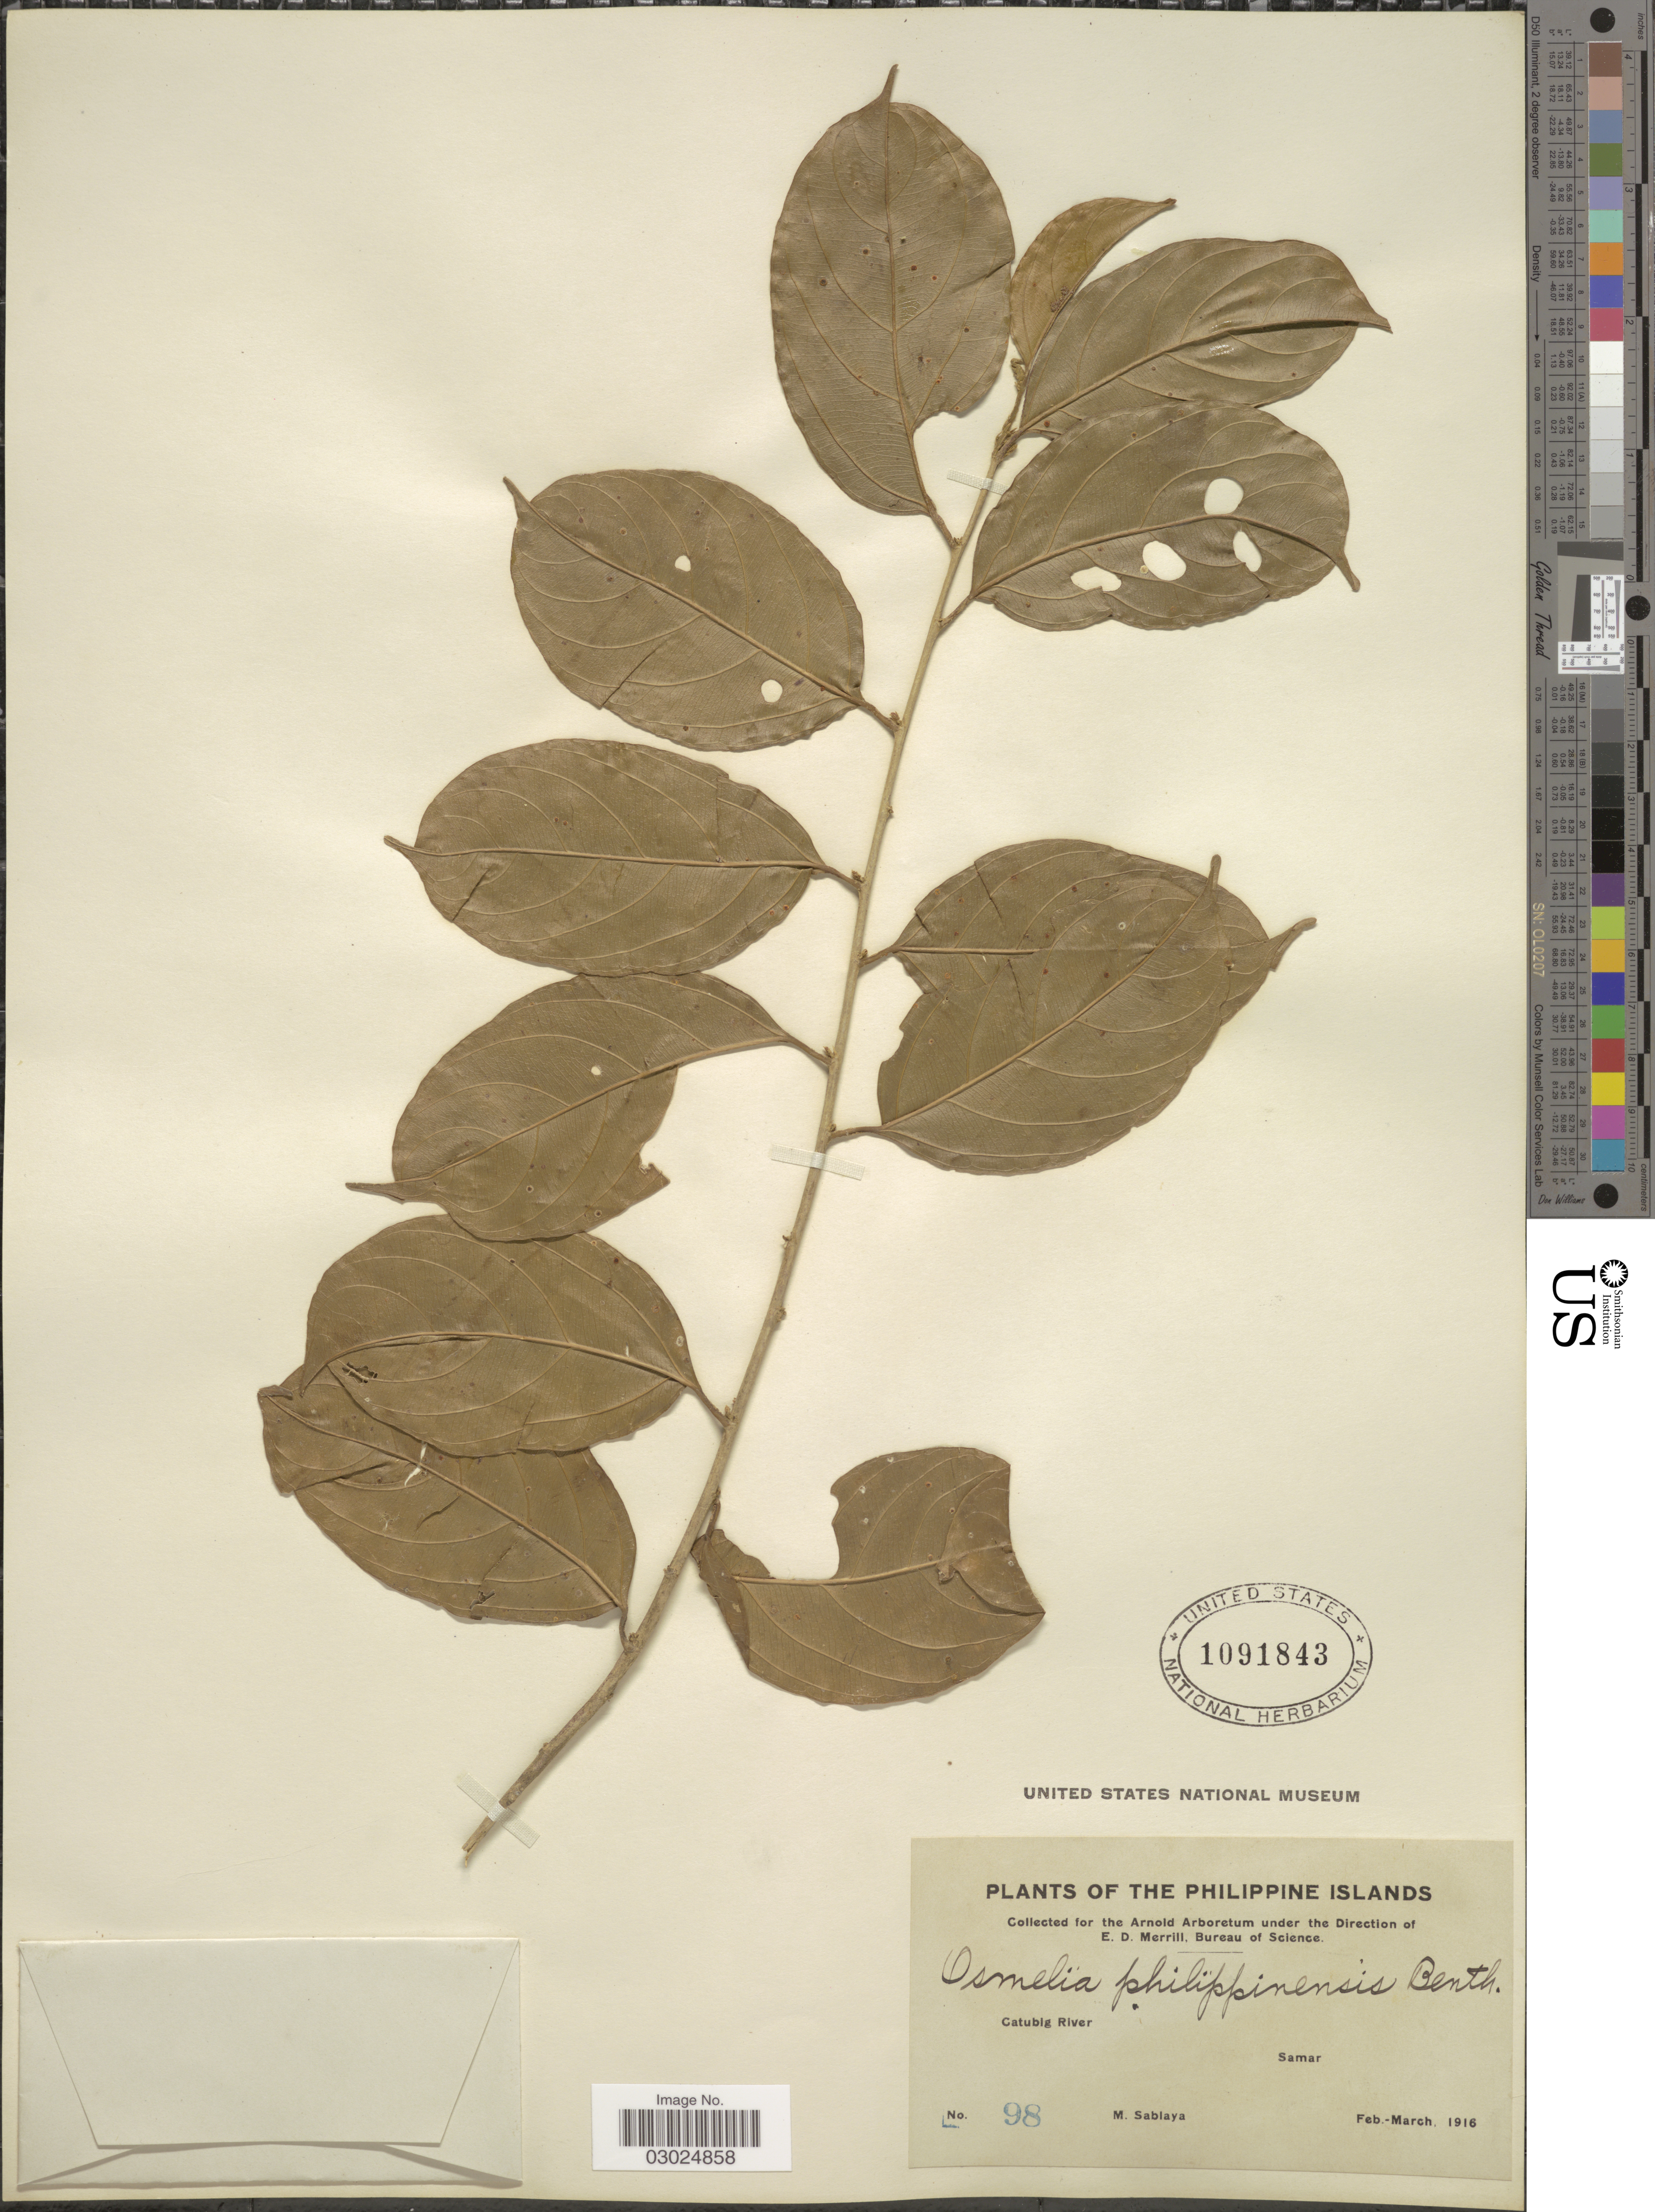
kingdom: Plantae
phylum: Tracheophyta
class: Magnoliopsida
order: Malpighiales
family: Salicaceae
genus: Osmelia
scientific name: Osmelia philippina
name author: (Turcz.) Benth.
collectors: M. Sablaya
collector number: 98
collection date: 1916-02/1916-03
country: Philippines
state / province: Eastern Visayas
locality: Catubig River, Samar.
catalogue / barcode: US 1091843